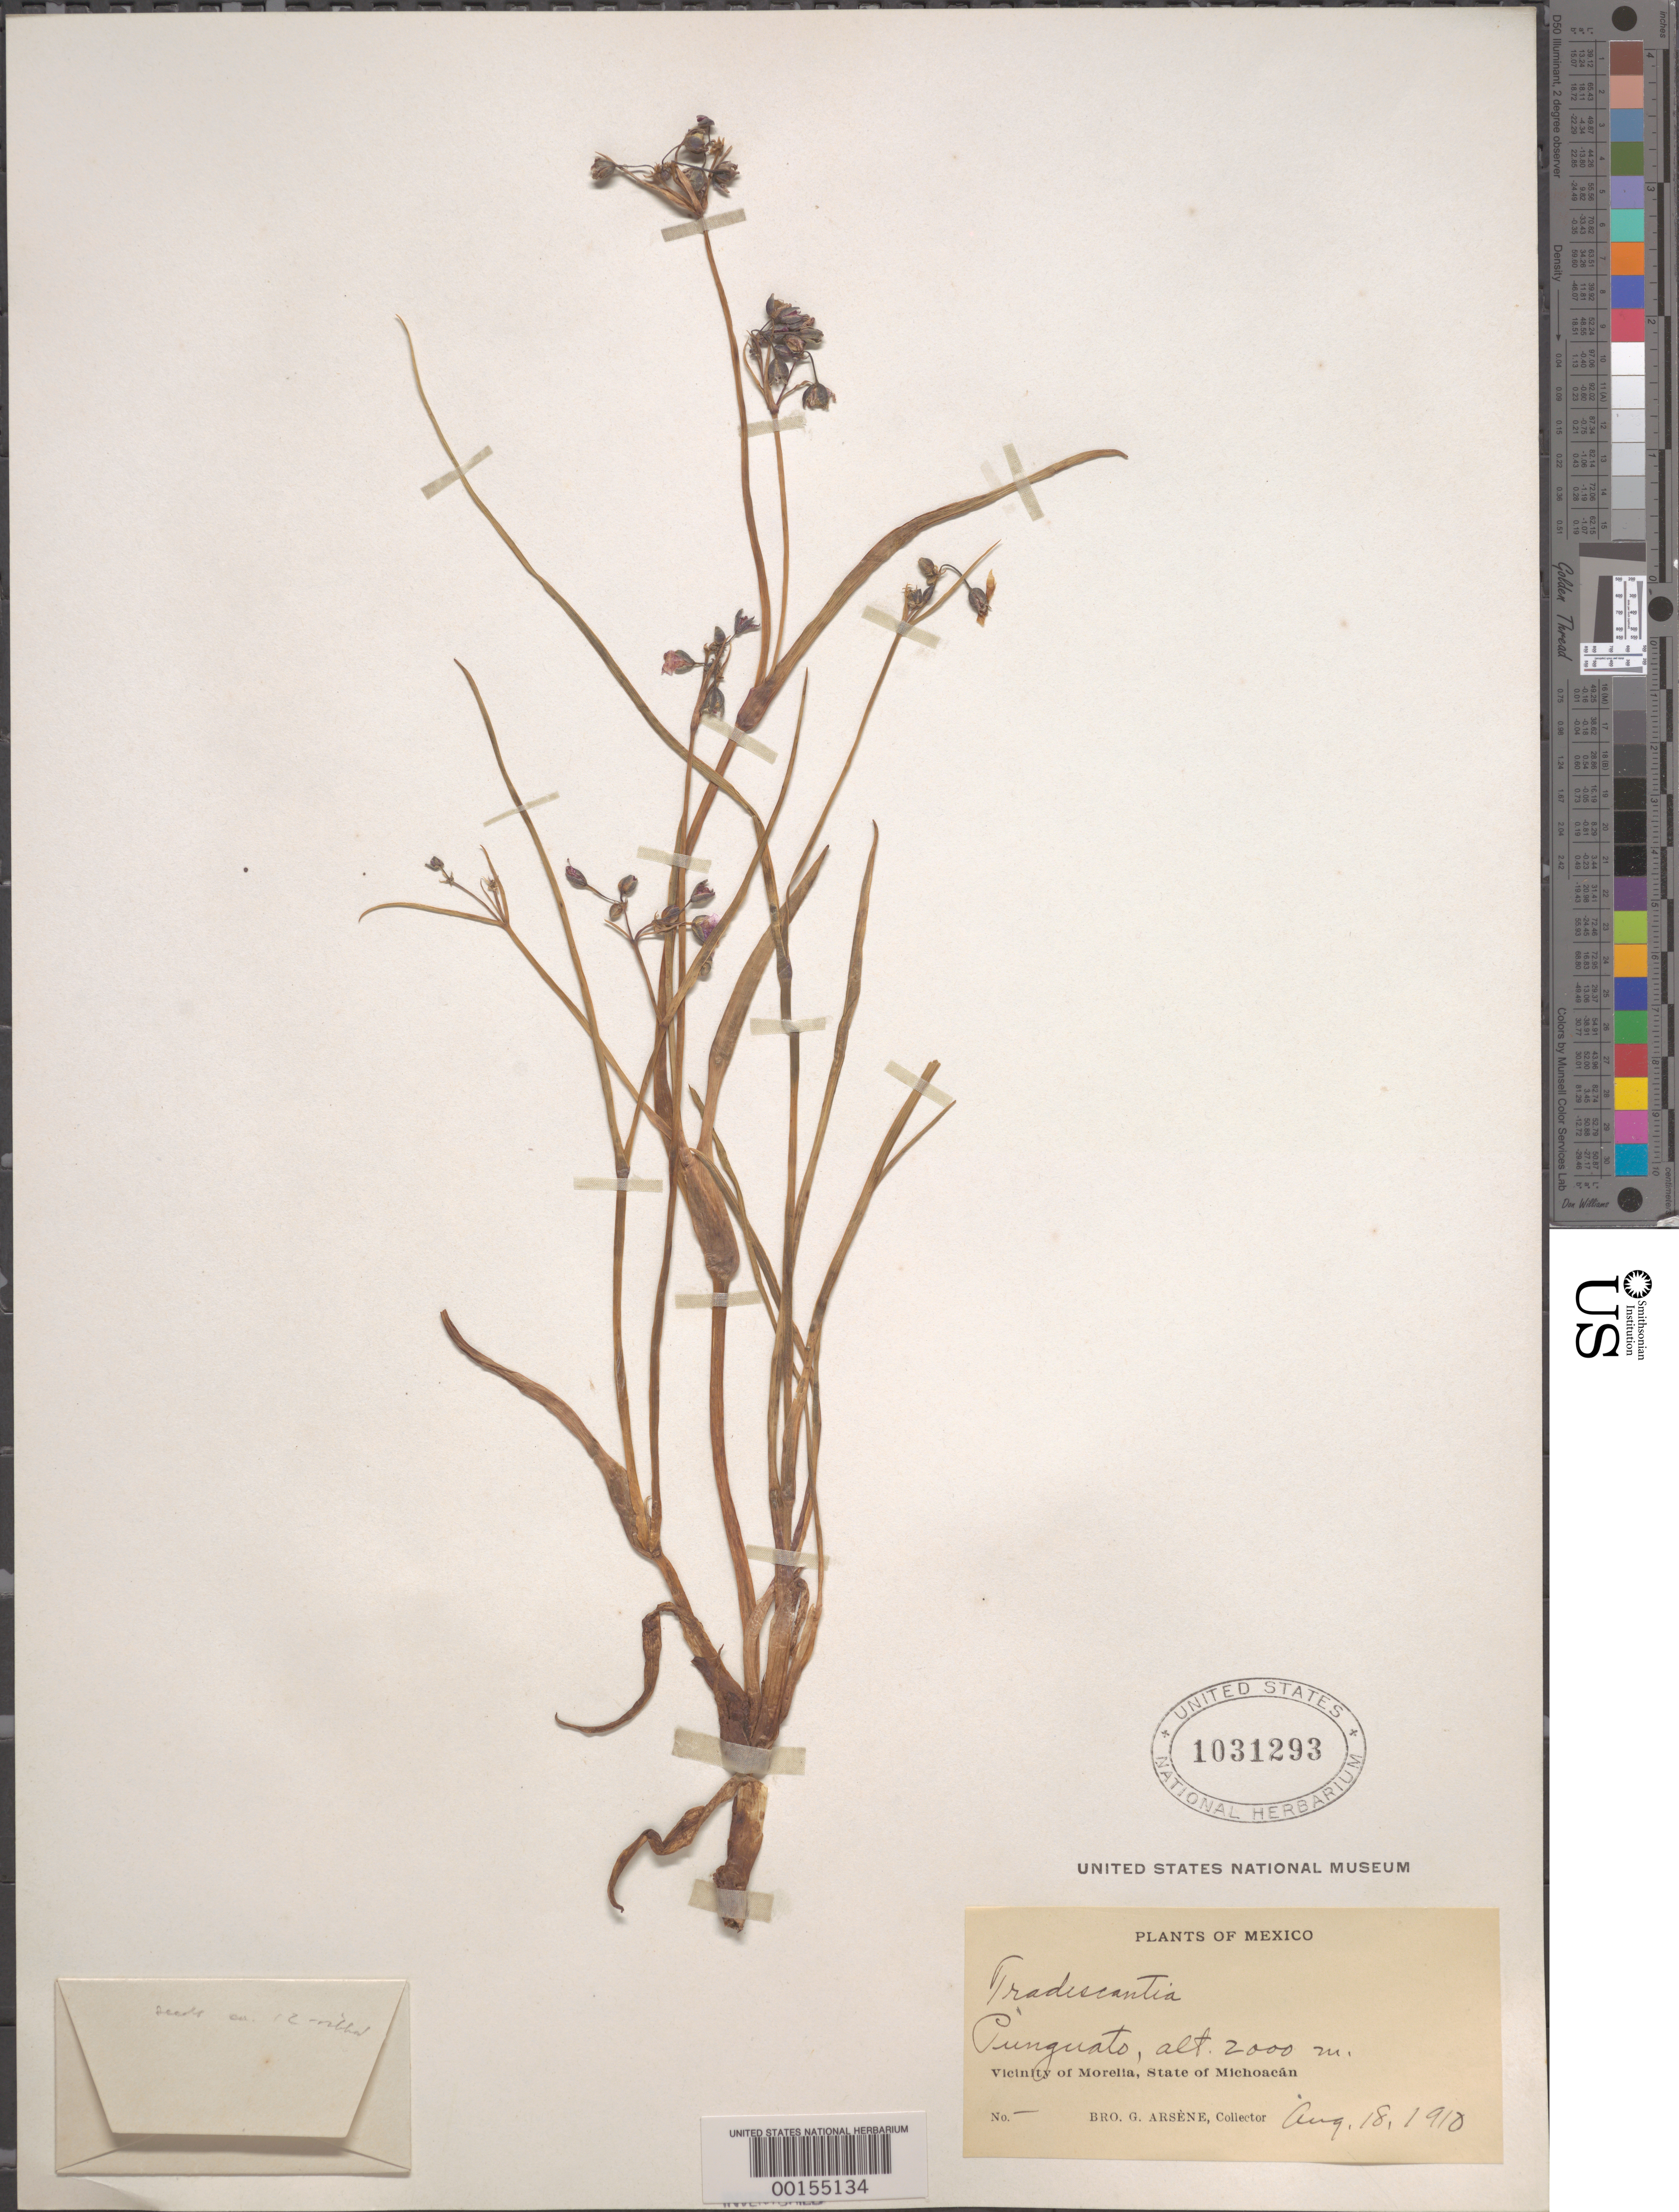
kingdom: Plantae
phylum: Tracheophyta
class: Liliopsida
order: Commelinales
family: Commelinaceae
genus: Gibasis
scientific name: Gibasis linearis var. graminifolia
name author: (C.B. Clarke) Rohweder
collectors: Bro. G. Arsène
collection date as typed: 18 Aug 1910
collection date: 1910-08-18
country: Mexico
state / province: Michoacán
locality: Punguato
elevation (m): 2000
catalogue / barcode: US 1031293